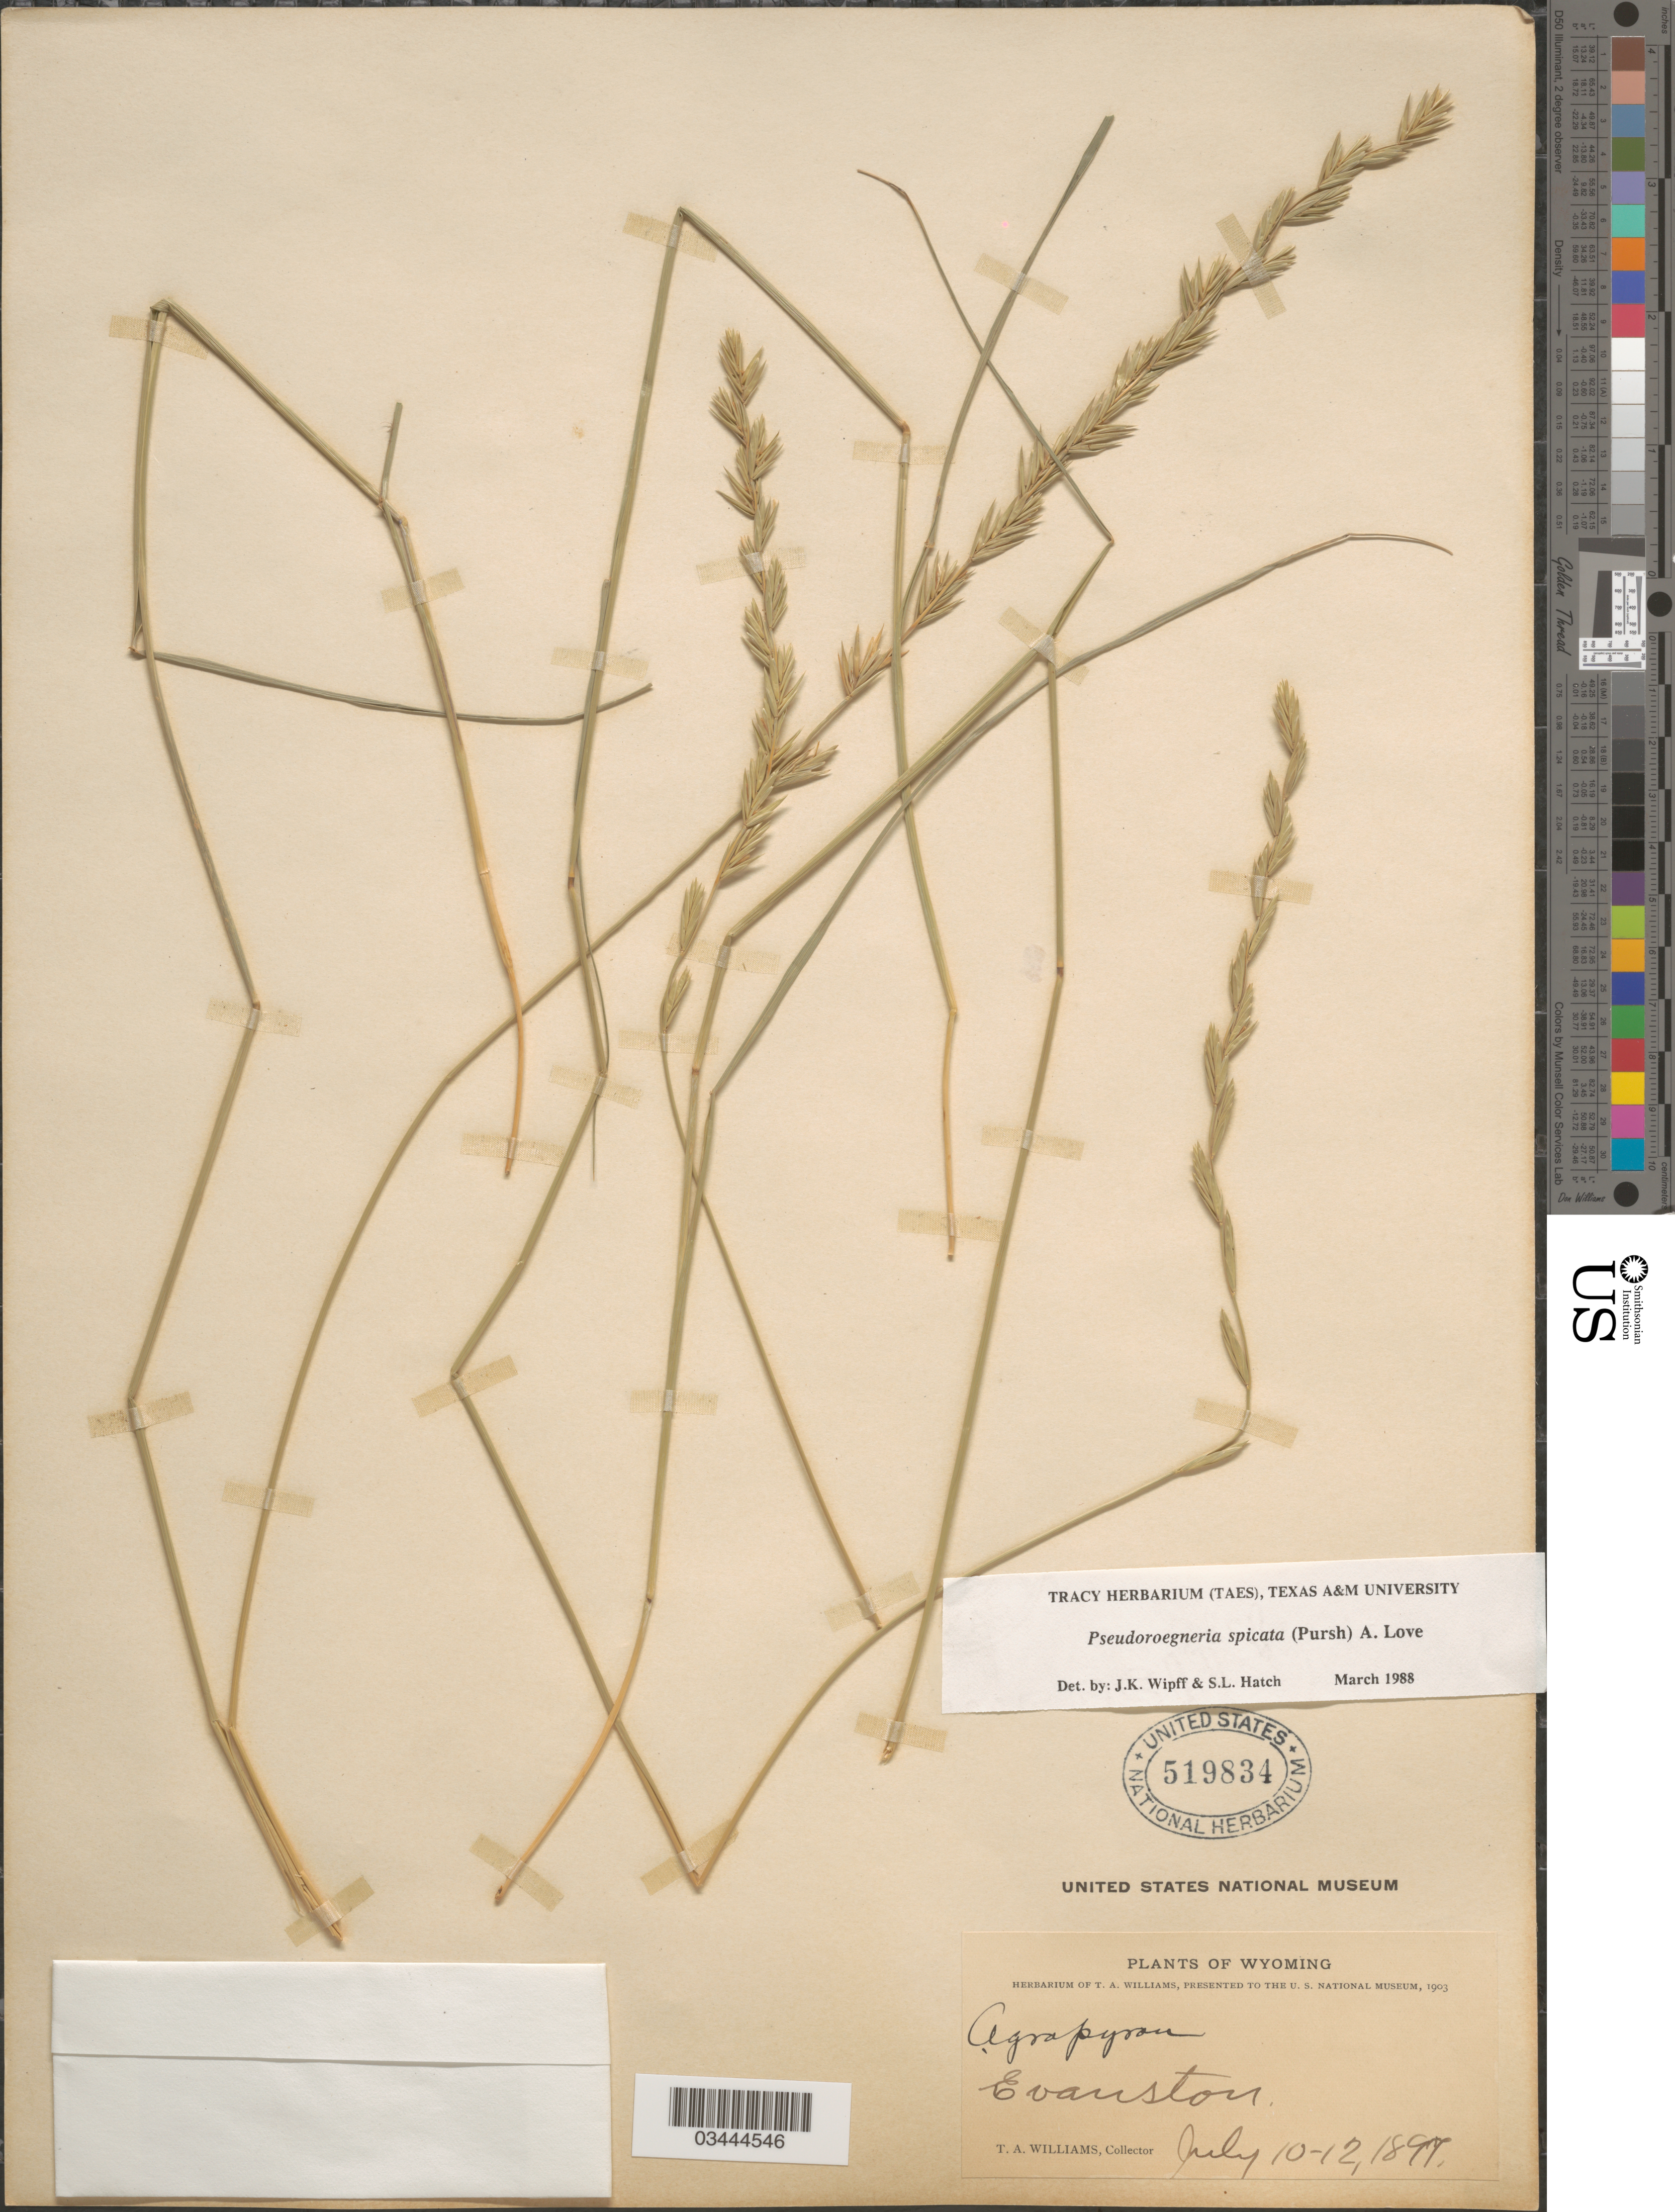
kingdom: Plantae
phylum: Tracheophyta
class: Liliopsida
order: Poales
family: Poaceae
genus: Pseudoroegneria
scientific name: Pseudoroegneria spicata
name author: (Pursh) Á. Löve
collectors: T. Williams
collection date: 1897-07-10/1897-07-12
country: United States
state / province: Wyoming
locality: Evanston.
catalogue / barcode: US 519834